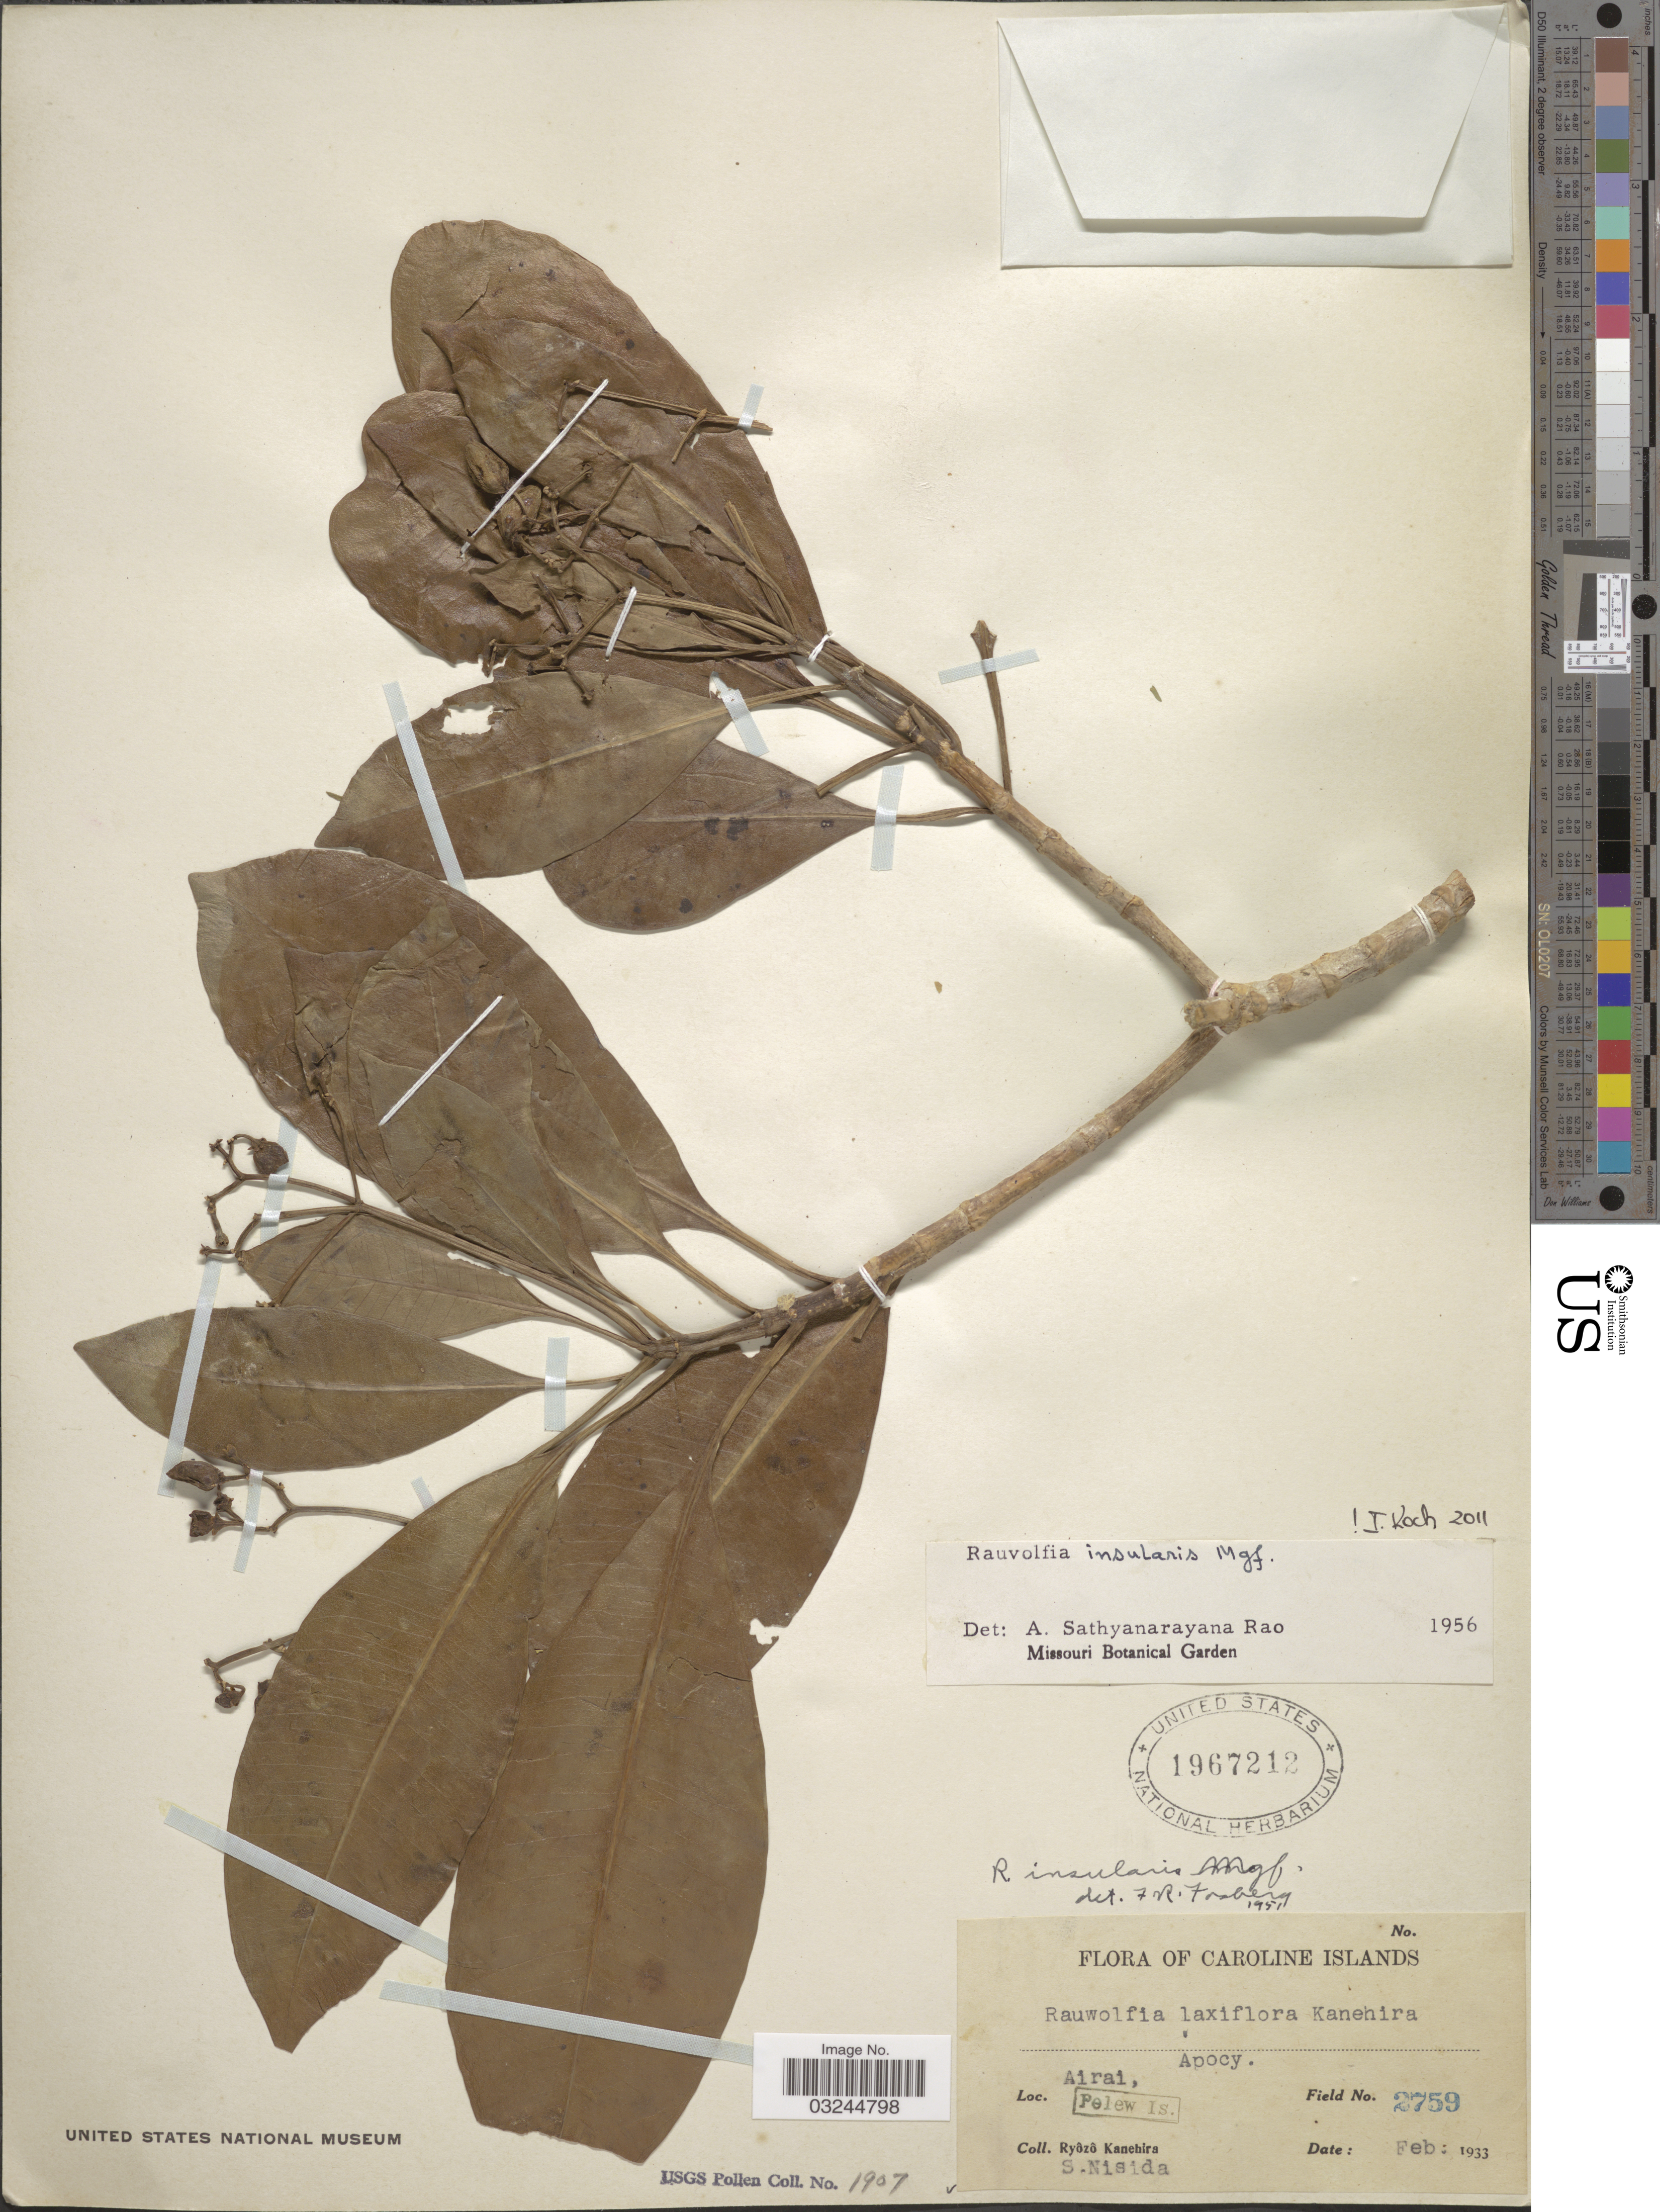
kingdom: Plantae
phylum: Tracheophyta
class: Magnoliopsida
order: Gentianales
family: Apocynaceae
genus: Rauvolfia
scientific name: Rauvolfia insularis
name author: Markgr.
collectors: R. Kanehira & S. Nisida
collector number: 2759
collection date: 1933-02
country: Palau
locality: Caroline Islands. Airai, Pelew Is.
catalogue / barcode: US 1967212